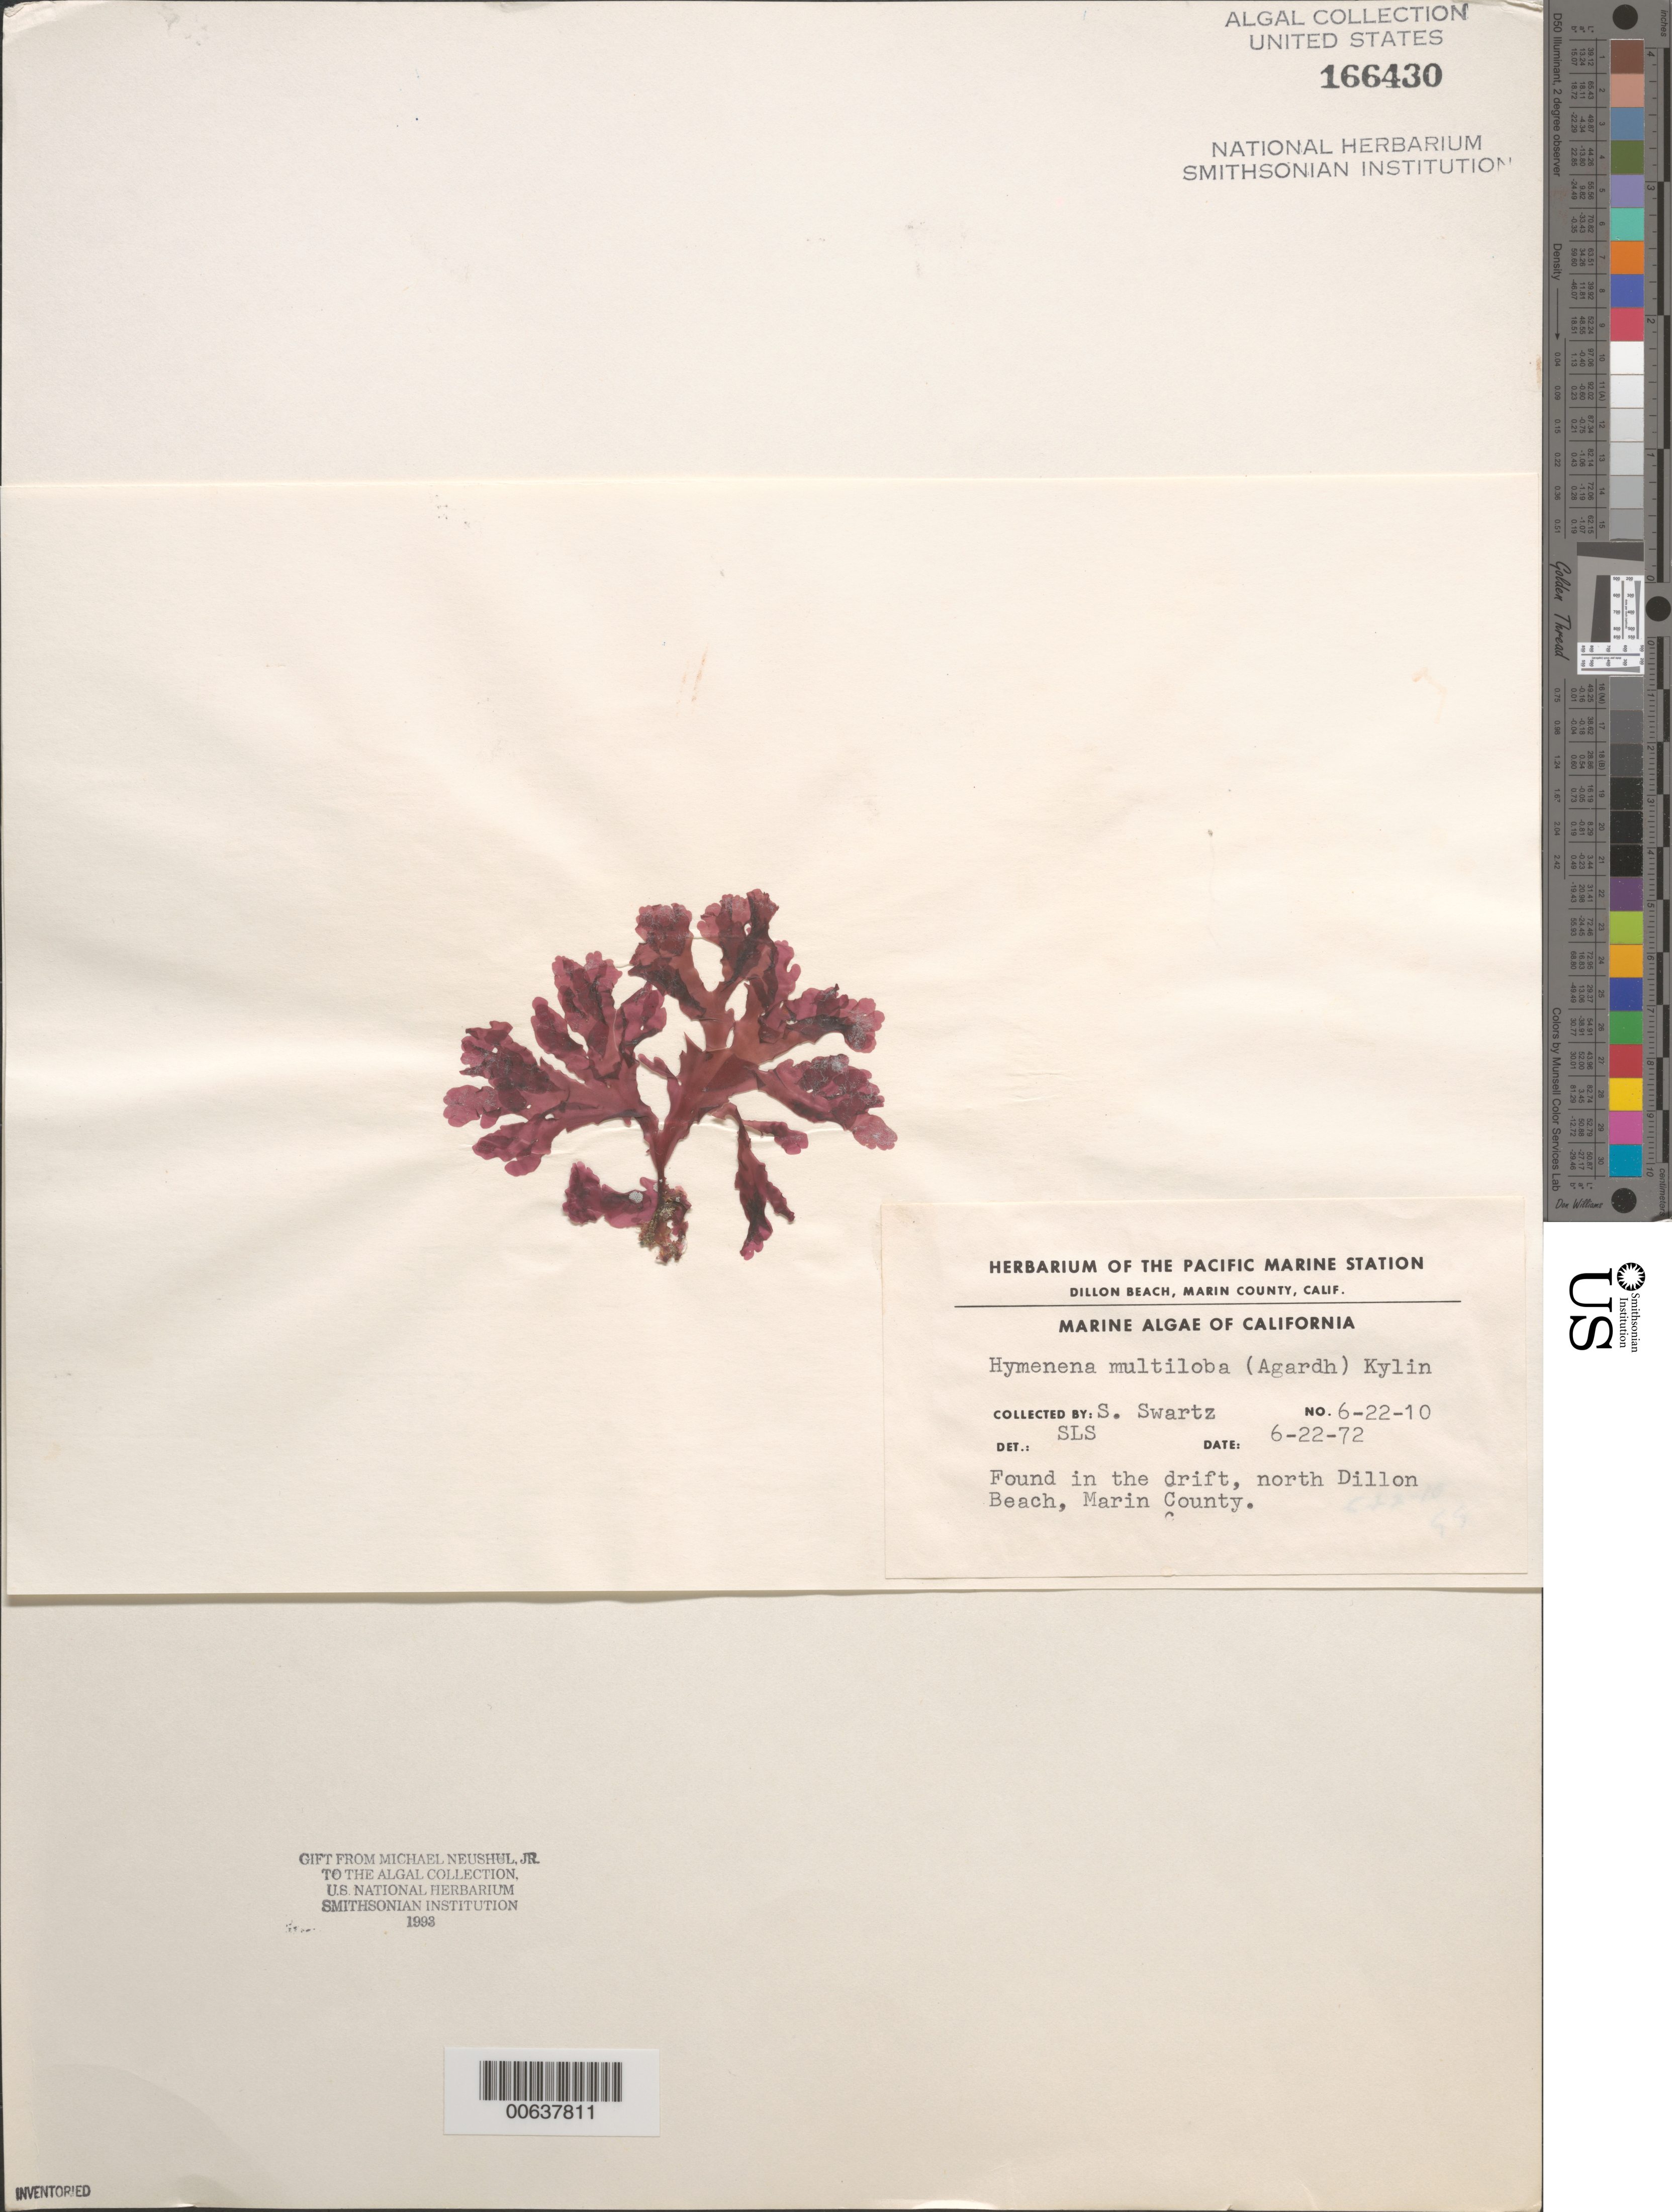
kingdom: Plantae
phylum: Rhodophyta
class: Florideophyceae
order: Ceramiales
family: Delesseriaceae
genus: Hymenena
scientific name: Hymenena multiloba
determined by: Swartz, S. L.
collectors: S. L. Swartz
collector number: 6-22-10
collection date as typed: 22 Jun 1972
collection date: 1972-06-22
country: United States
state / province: California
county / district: Marin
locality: North Dillon Beach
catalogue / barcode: US 166430